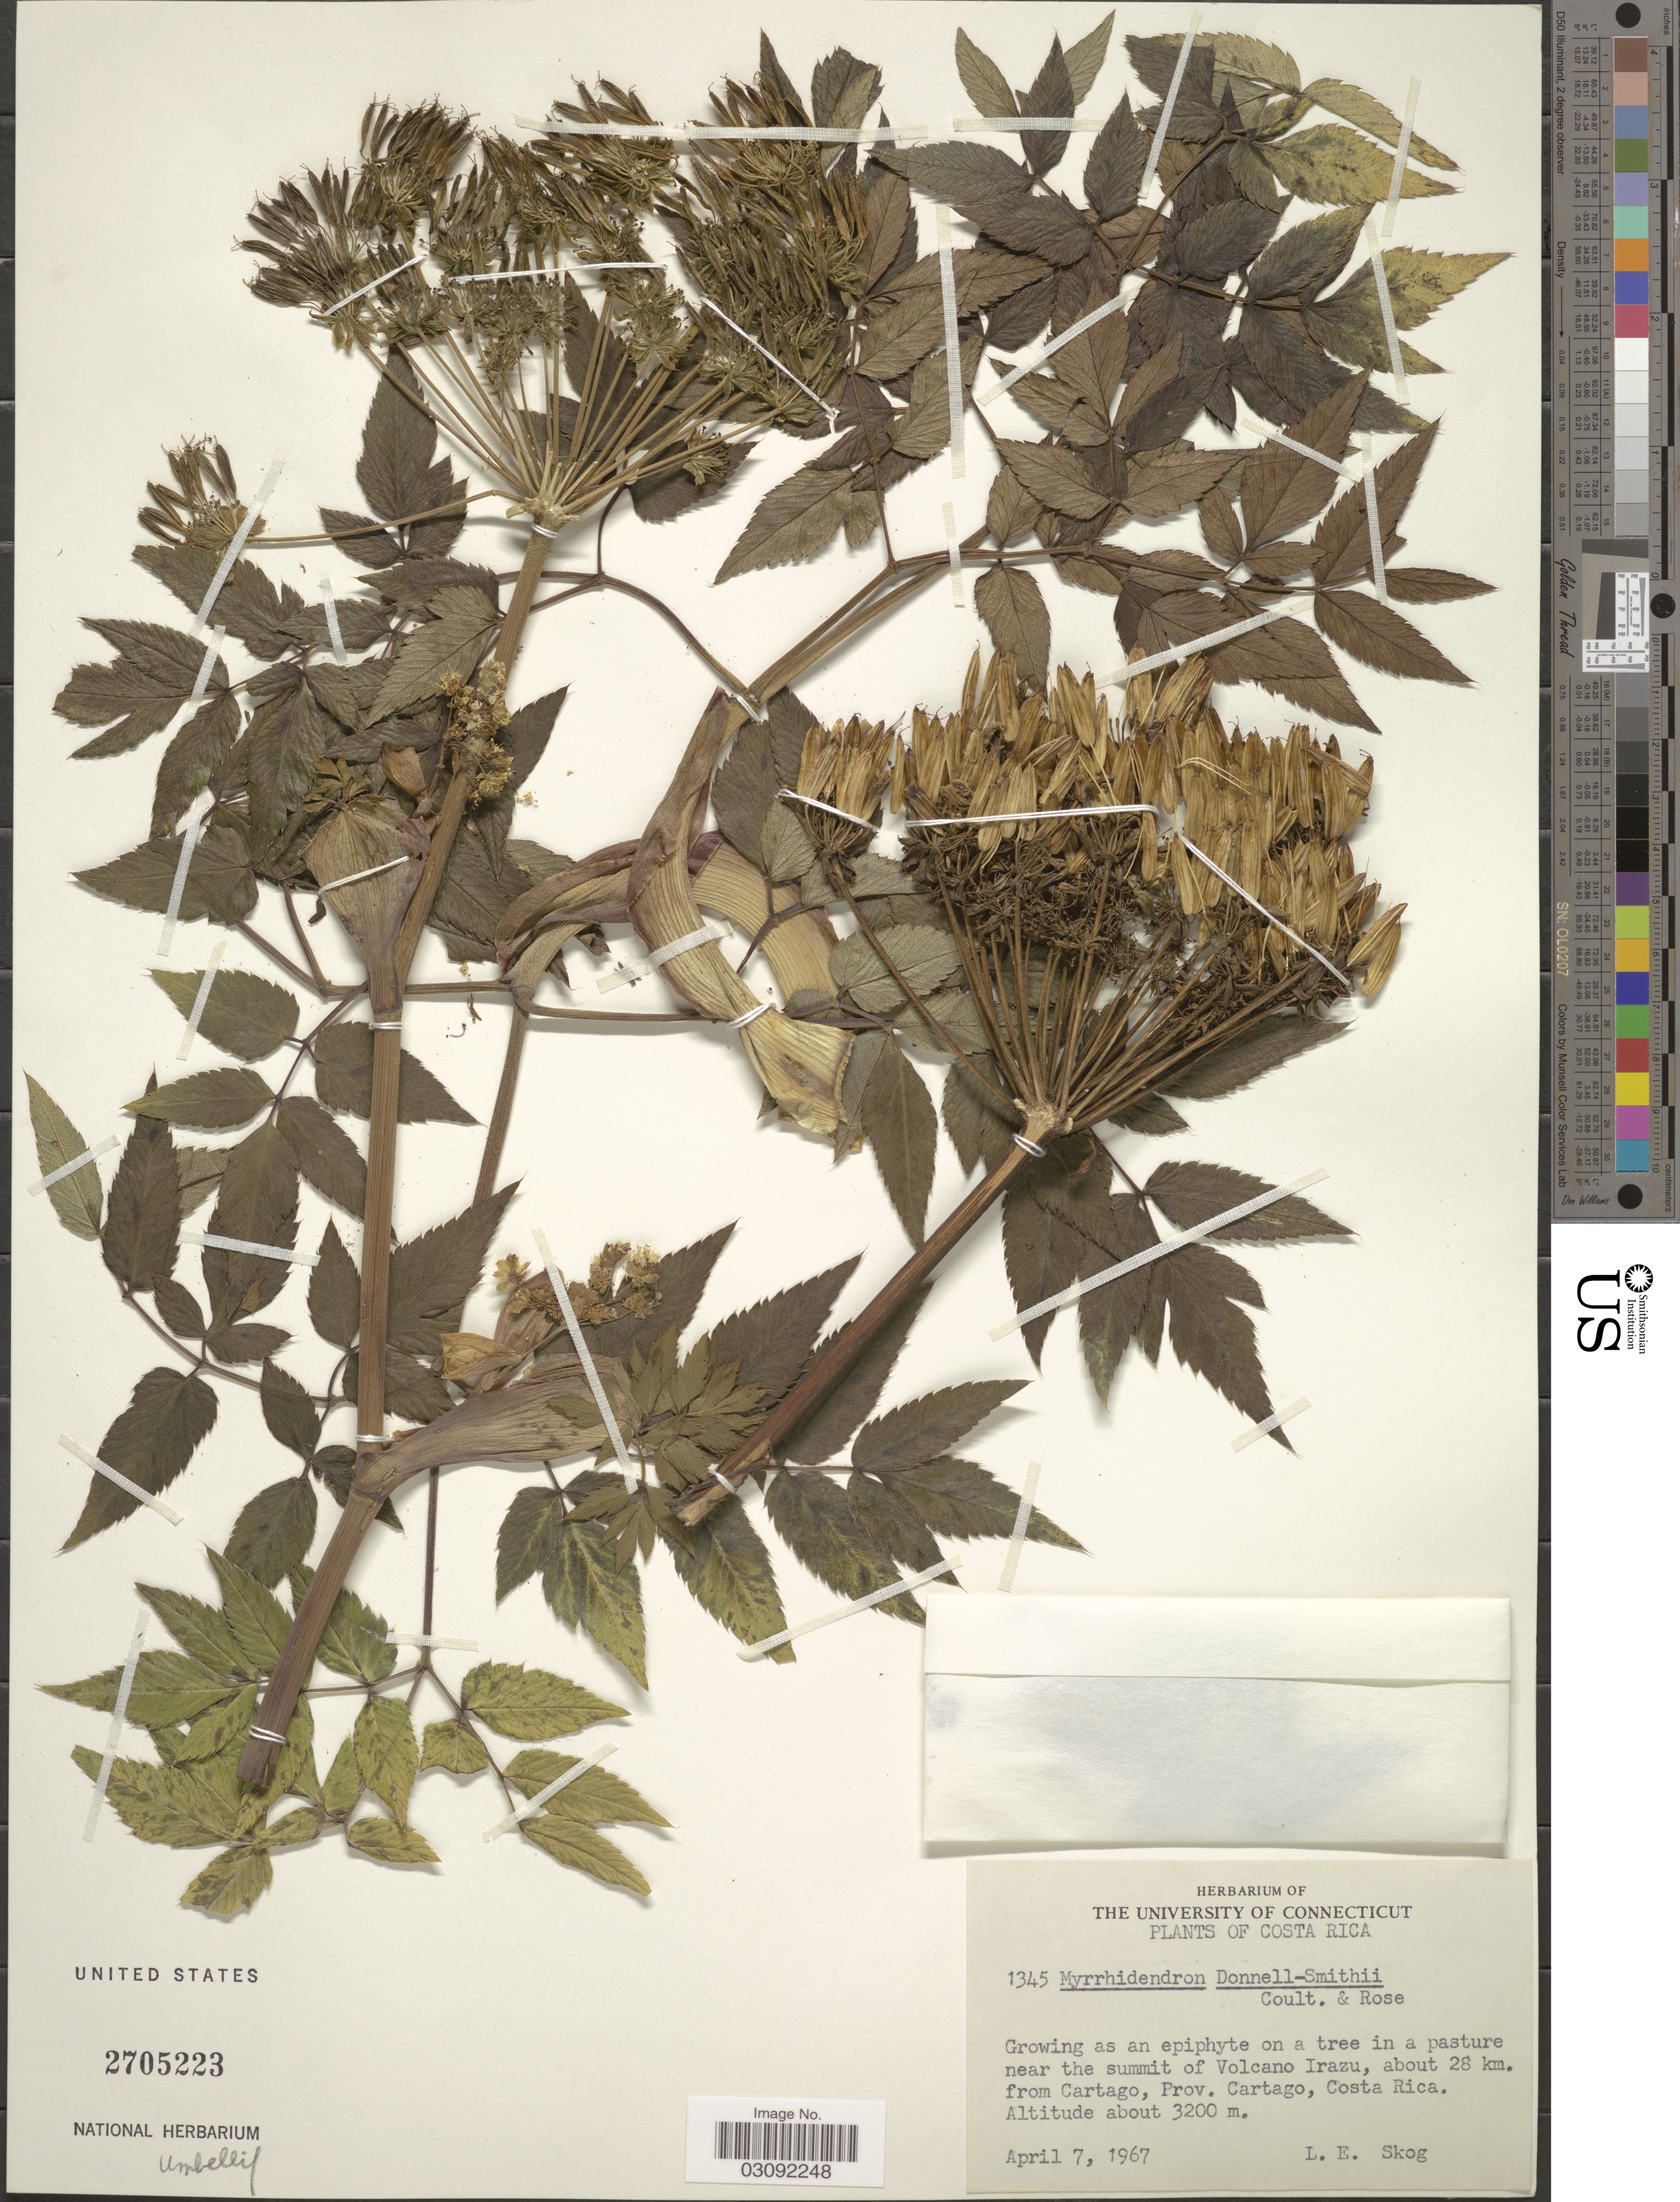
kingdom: Plantae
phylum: Tracheophyta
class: Magnoliopsida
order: Apiales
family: Apiaceae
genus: Myrrhidendron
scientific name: Myrrhidendron donnellsmithii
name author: J.M. Coult. & Rose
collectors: L. E. Skog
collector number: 1345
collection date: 1967-04-07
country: Costa Rica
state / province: Cartago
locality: Near the summit of Volcano Irazu, about 28 km. from Cartago, Prov. Cartago.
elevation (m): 3200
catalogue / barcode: US 2705233